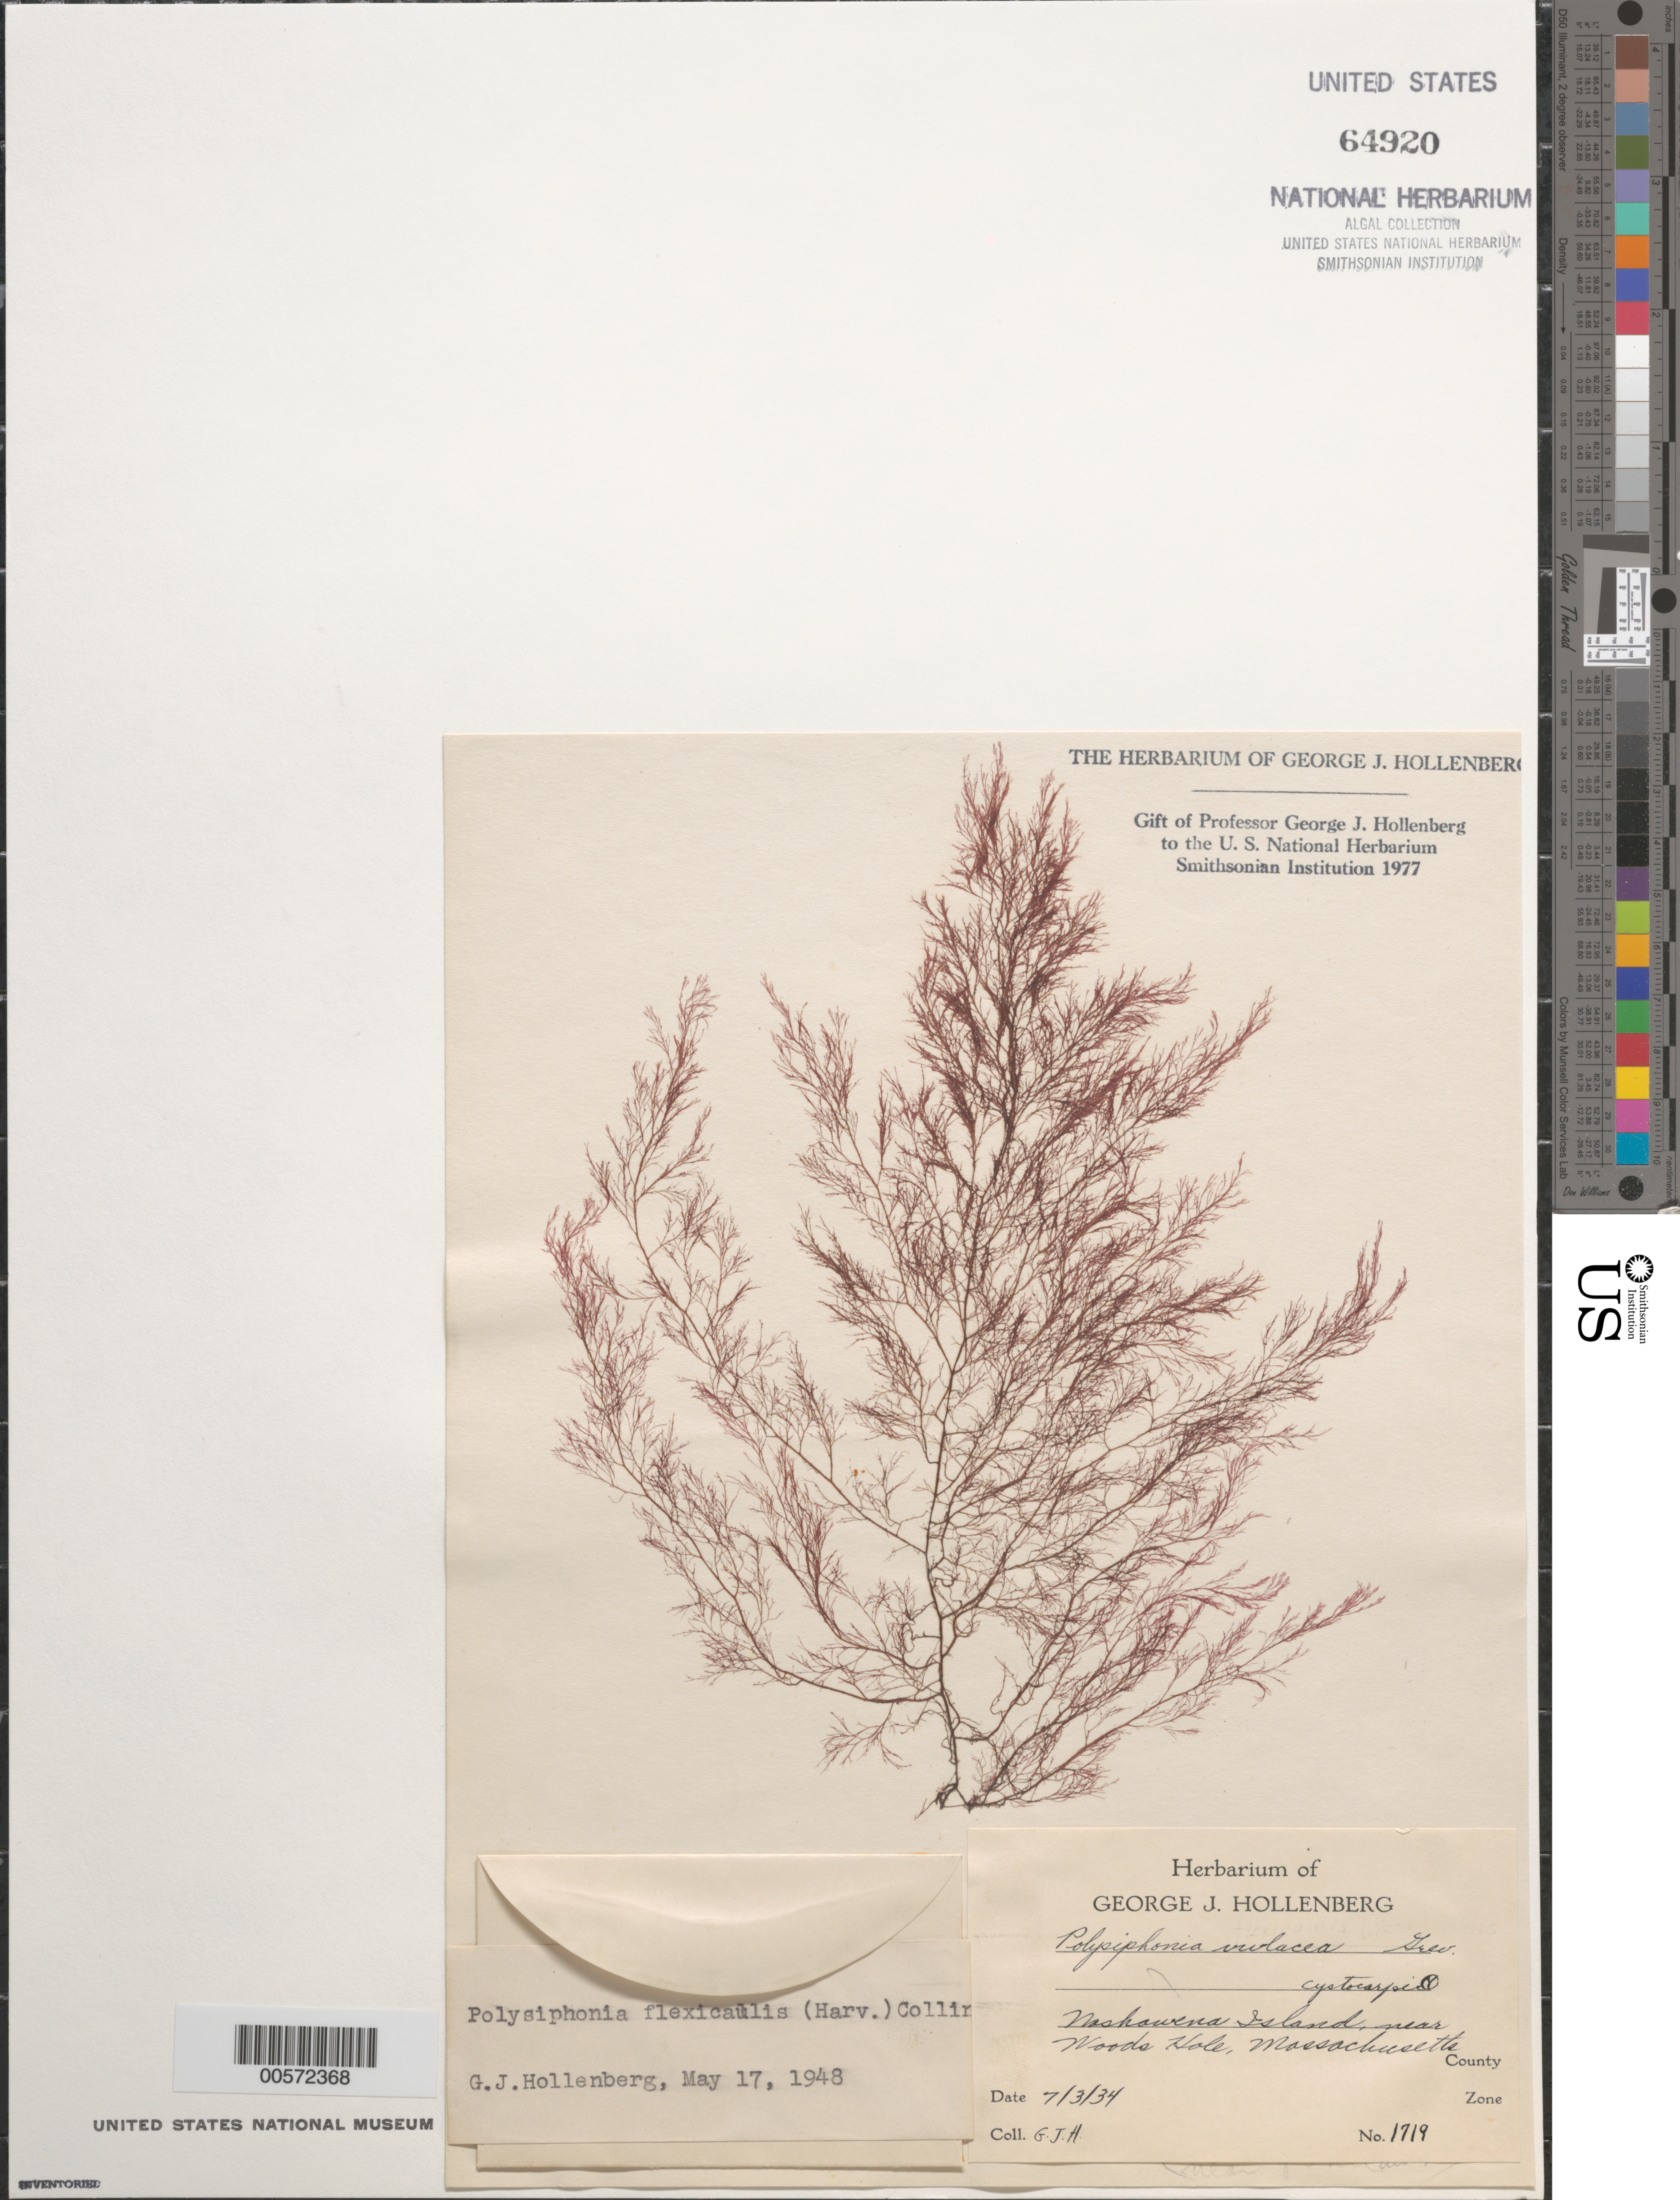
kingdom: Plantae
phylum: Rhodophyta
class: Florideophyceae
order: Ceramiales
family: Rhodomelaceae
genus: Leptosiphonia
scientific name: Leptosiphonia flexicaulis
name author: (Harv.) Savoie & G.W. Saunders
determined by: Algae name updating Project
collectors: G. Hollenberg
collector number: GJH 1719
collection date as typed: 03 Jul 1934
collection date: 1934-07-03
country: United States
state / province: Massachusetts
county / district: Dukes County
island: Nashawena Island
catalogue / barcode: US 64920